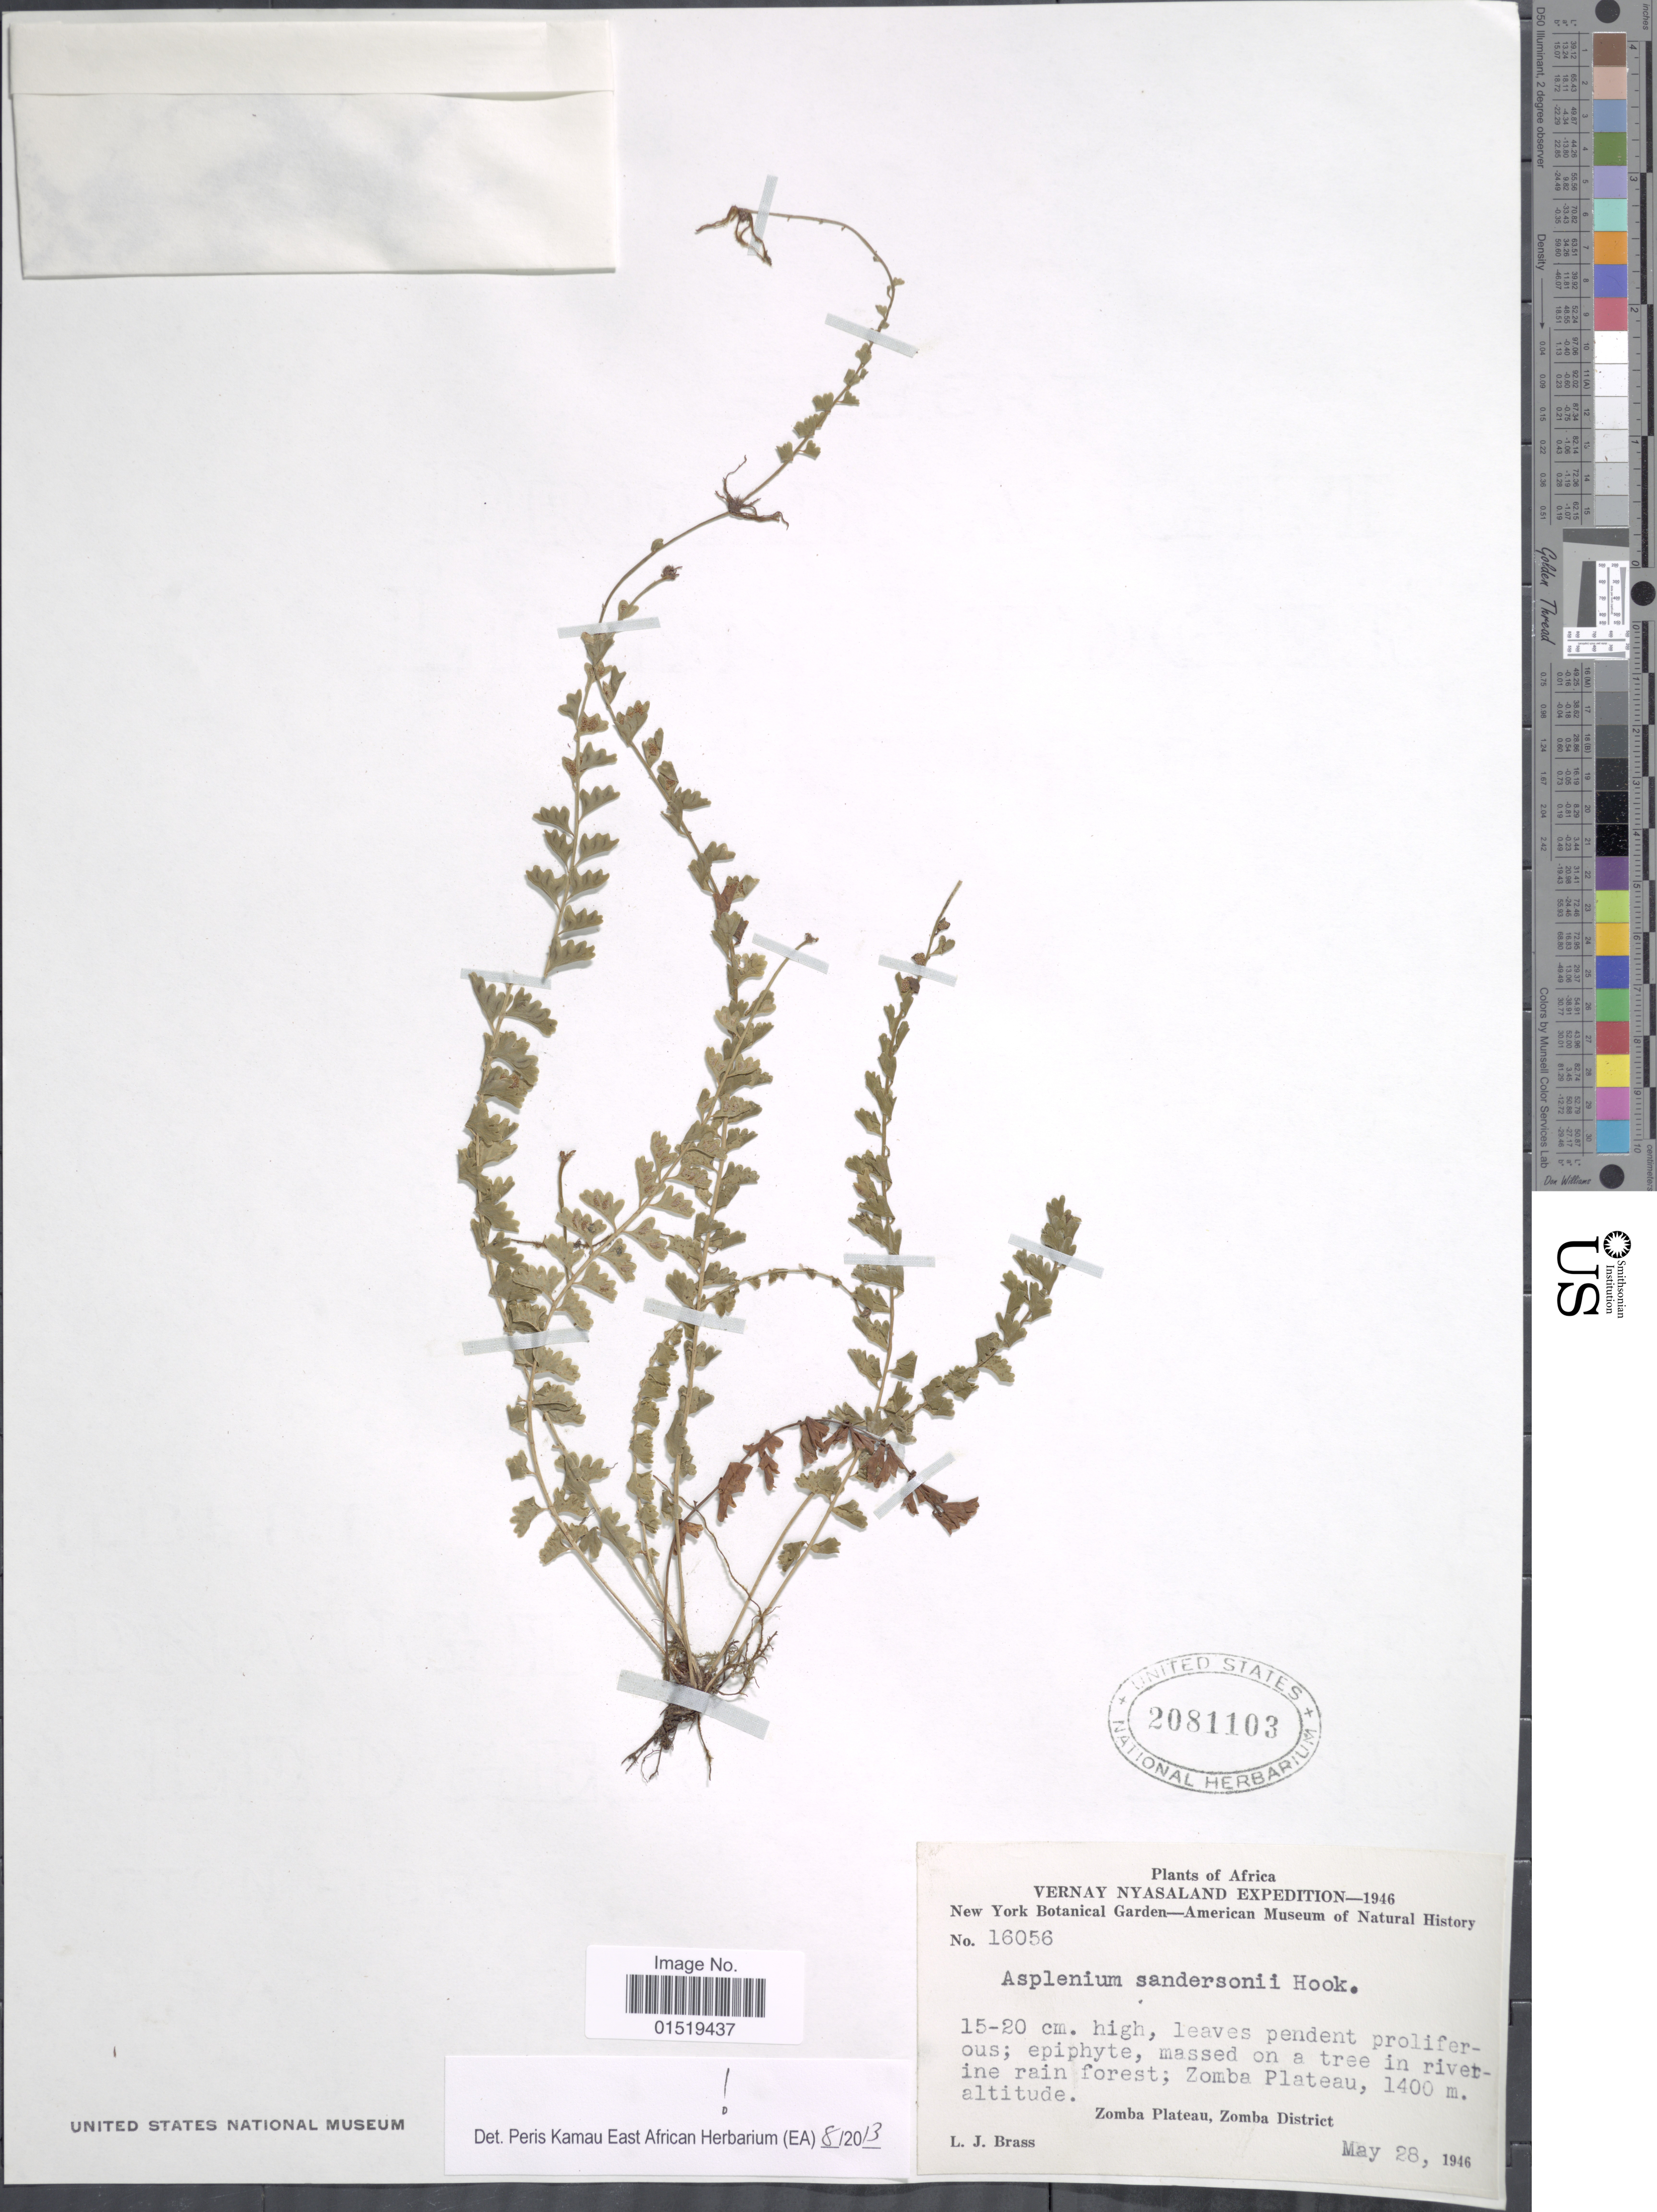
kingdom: Plantae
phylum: Tracheophyta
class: Polypodiopsida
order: Polypodiales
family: Aspleniaceae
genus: Asplenium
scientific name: Asplenium sandersonii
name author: Hook.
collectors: L. J. Brass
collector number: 16056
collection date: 1946-05-28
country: Malawi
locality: Zomba Plateau, Zomba District.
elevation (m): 1400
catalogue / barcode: US 2081103